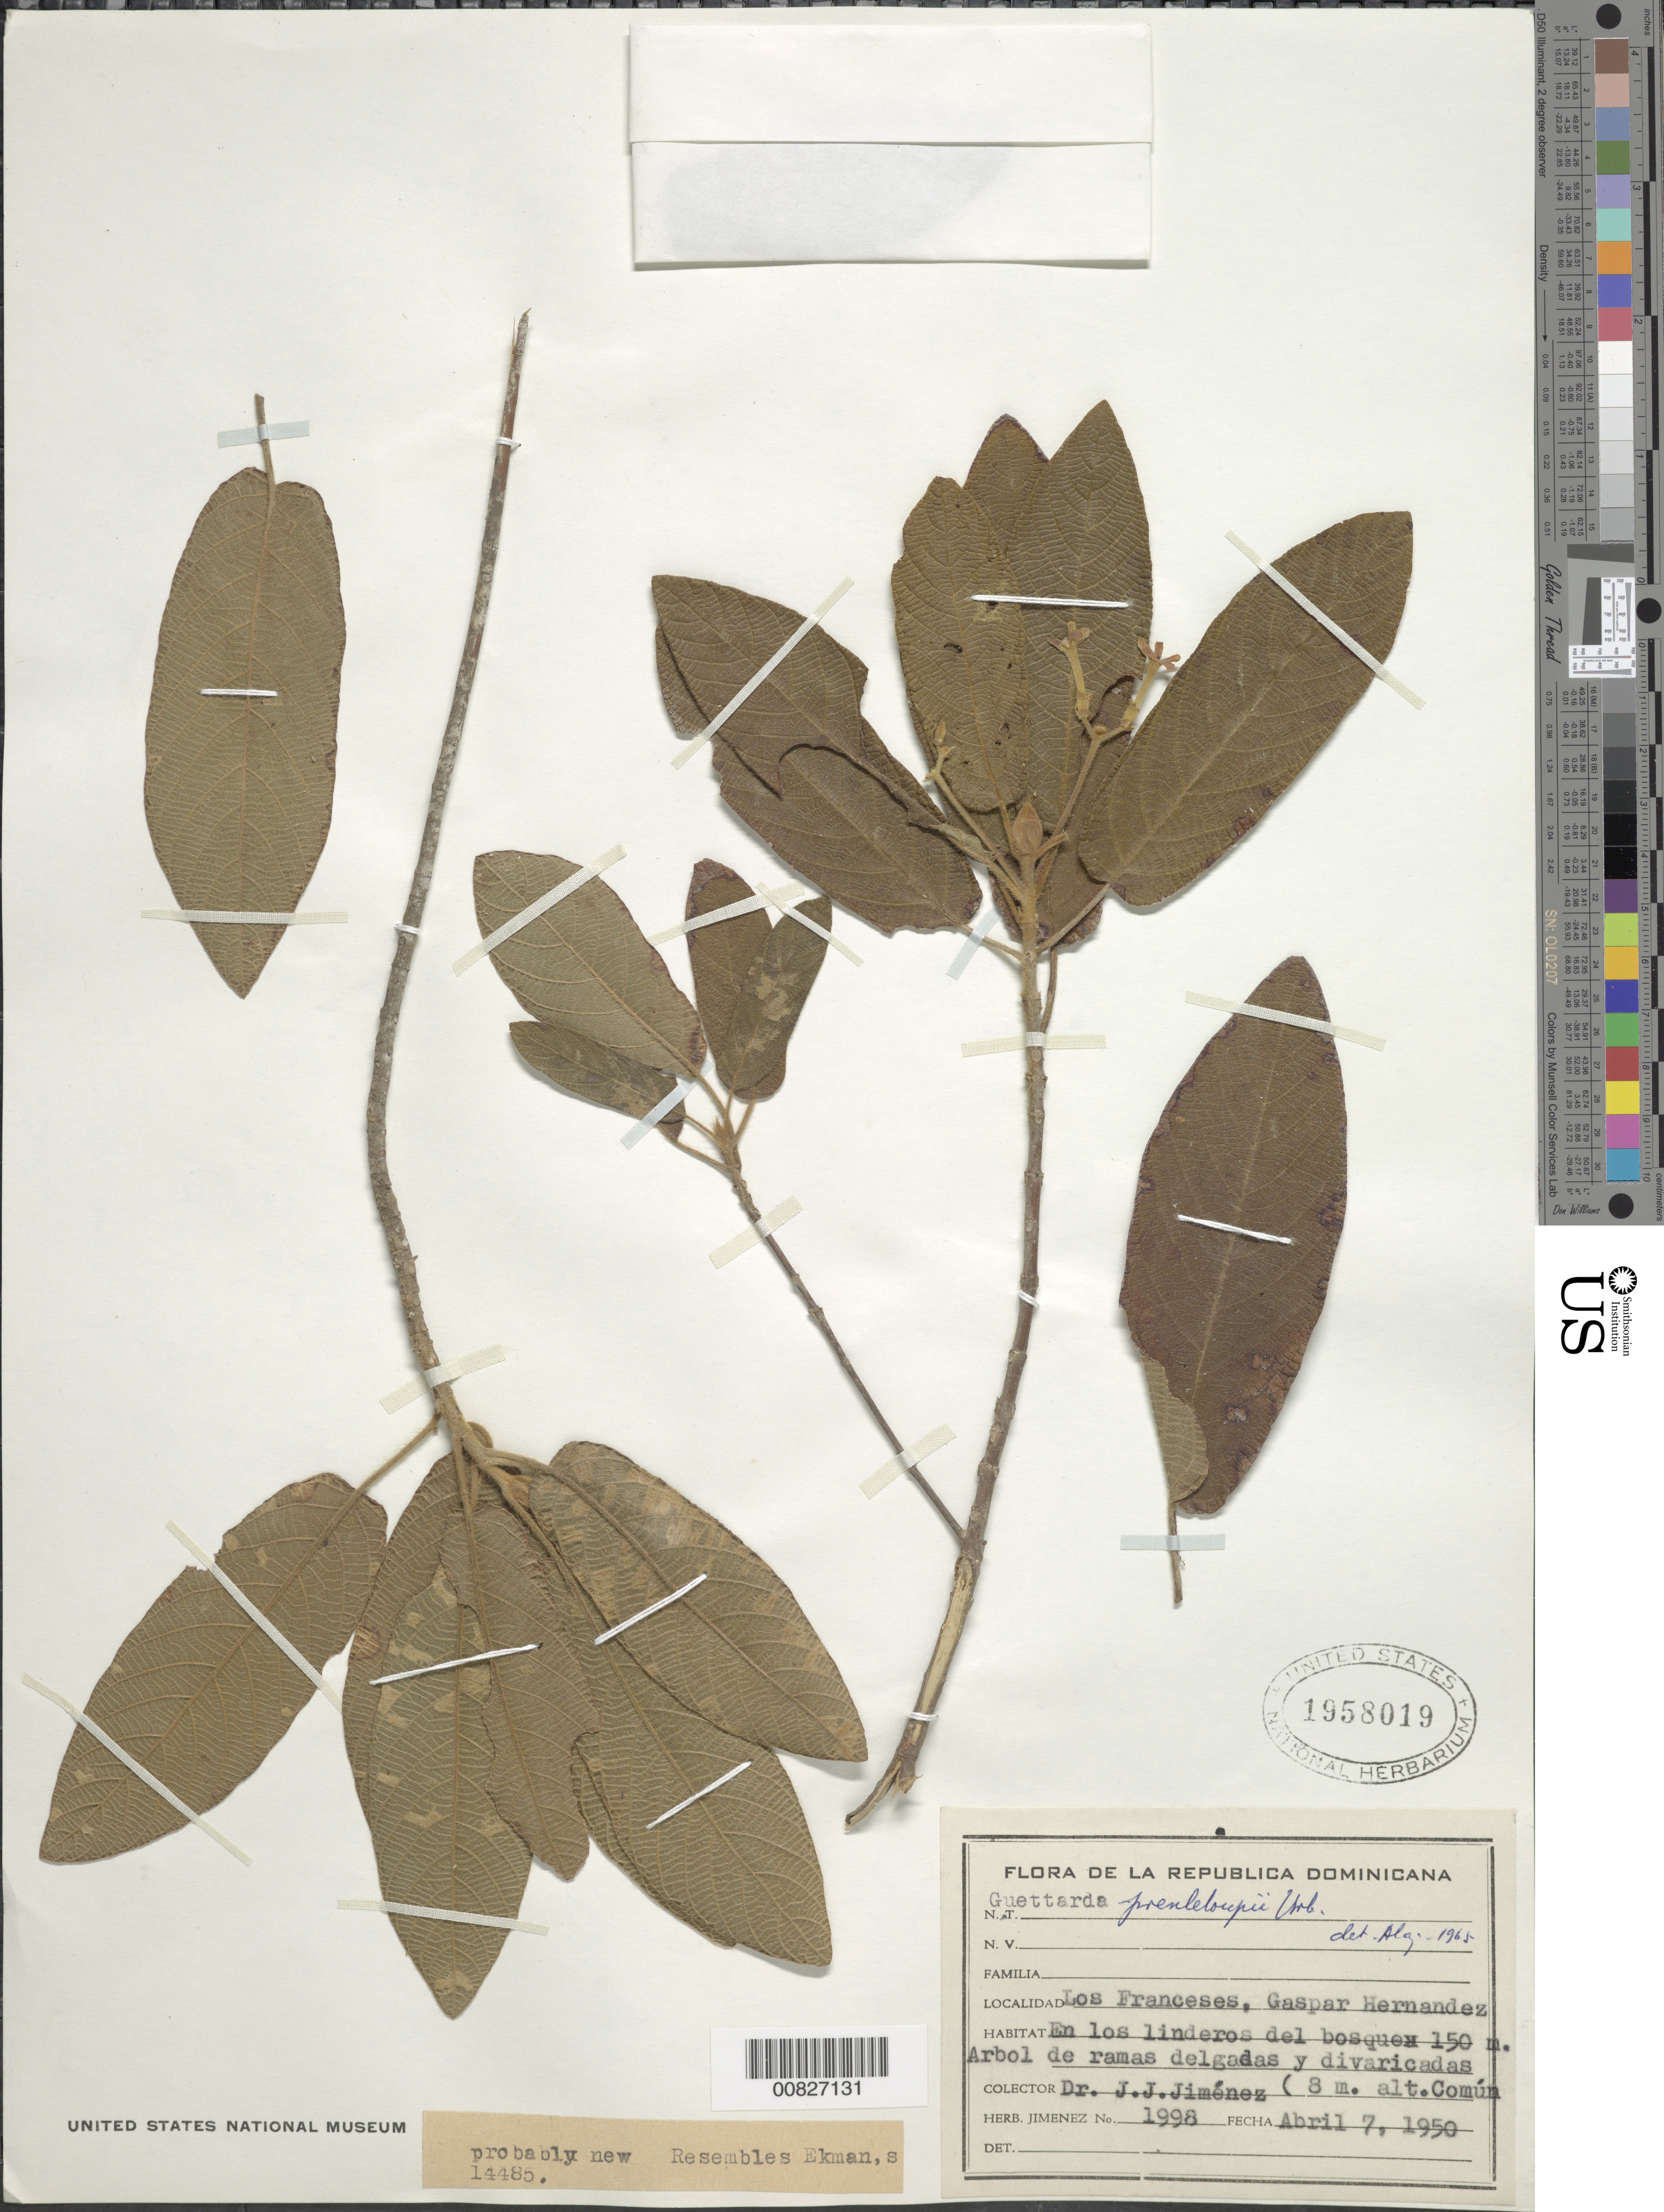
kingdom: Plantae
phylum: Tracheophyta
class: Magnoliopsida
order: Gentianales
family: Rubiaceae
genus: Guettarda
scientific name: Guettarda prenleloupii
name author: Urb.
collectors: J. J. Jiménez Almonte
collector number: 1998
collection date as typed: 07 Apr 1950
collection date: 1950-04-07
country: Dominican Republic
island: Hispaniola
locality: Las Franceses, Gaspar Hernández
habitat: En los linderos del bosque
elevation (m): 150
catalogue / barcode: US 1958019